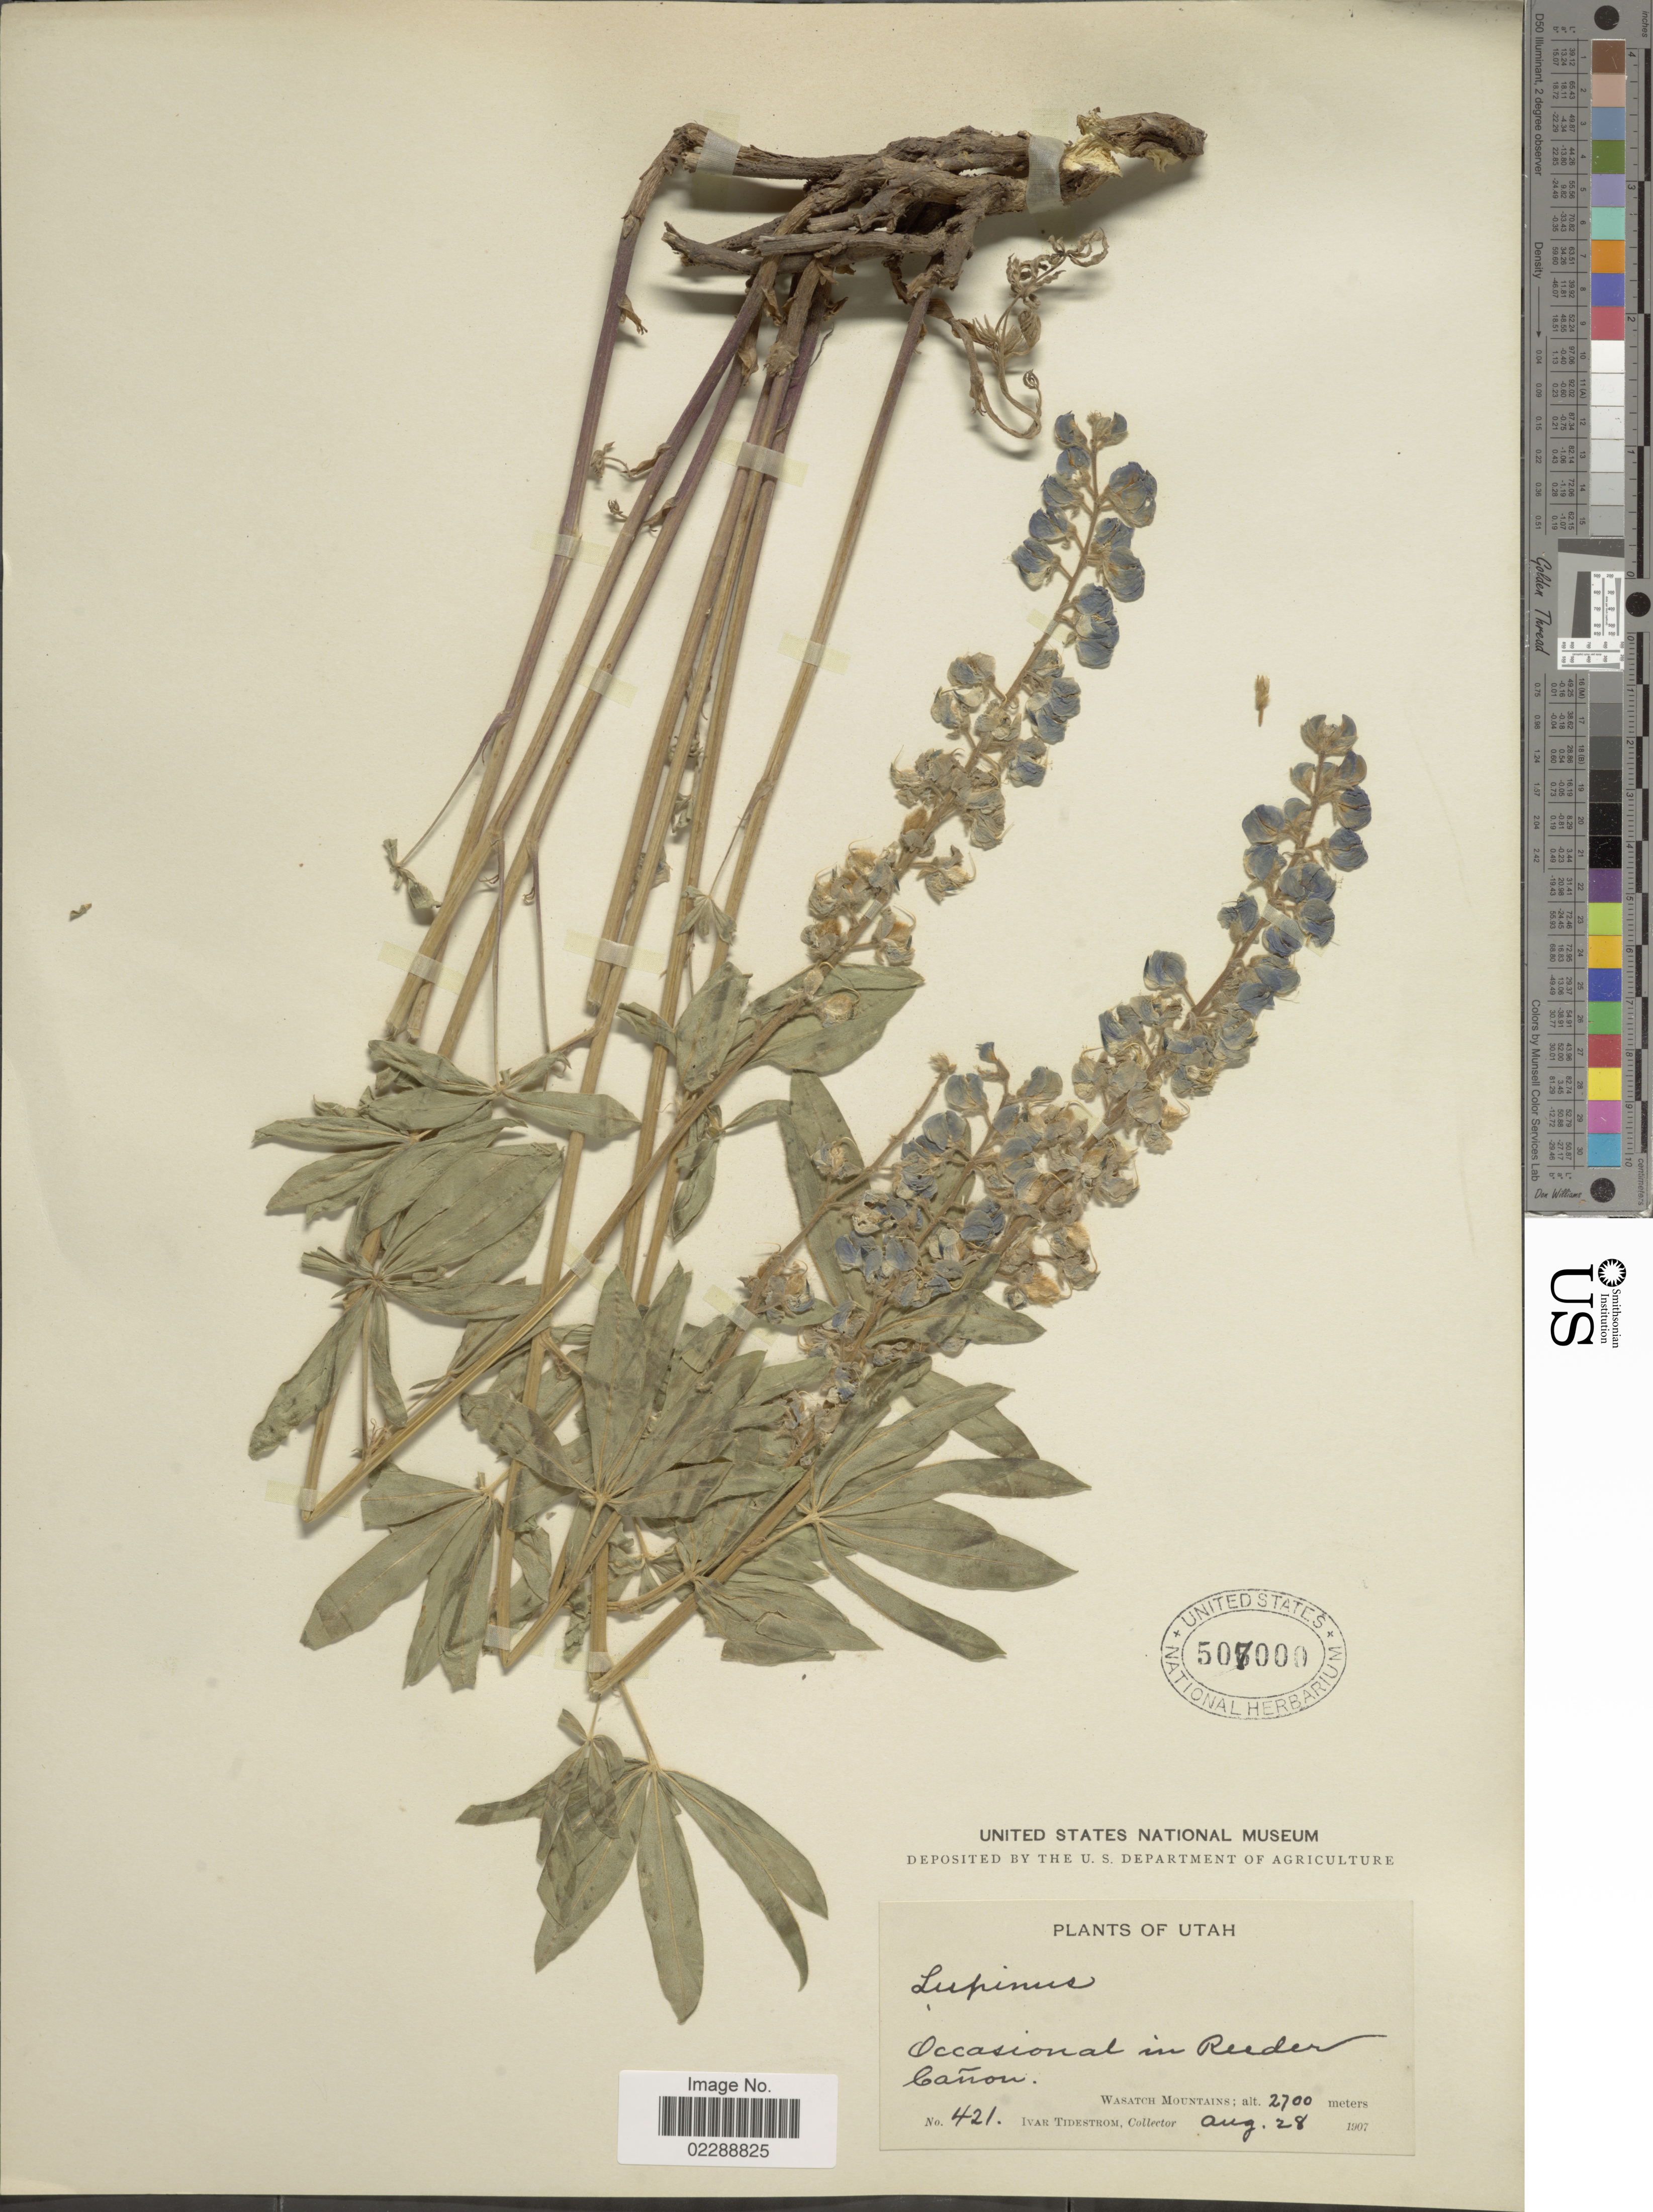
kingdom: Plantae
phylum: Tracheophyta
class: Magnoliopsida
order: Fabales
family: Fabaceae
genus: Lupinus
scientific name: Lupinus sp.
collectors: I. F. Tidestrom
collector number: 421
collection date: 1907-09-28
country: United States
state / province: Utah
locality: Occasional in Reeder Canon, Wasatch Mountains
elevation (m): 2700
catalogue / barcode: US 507000